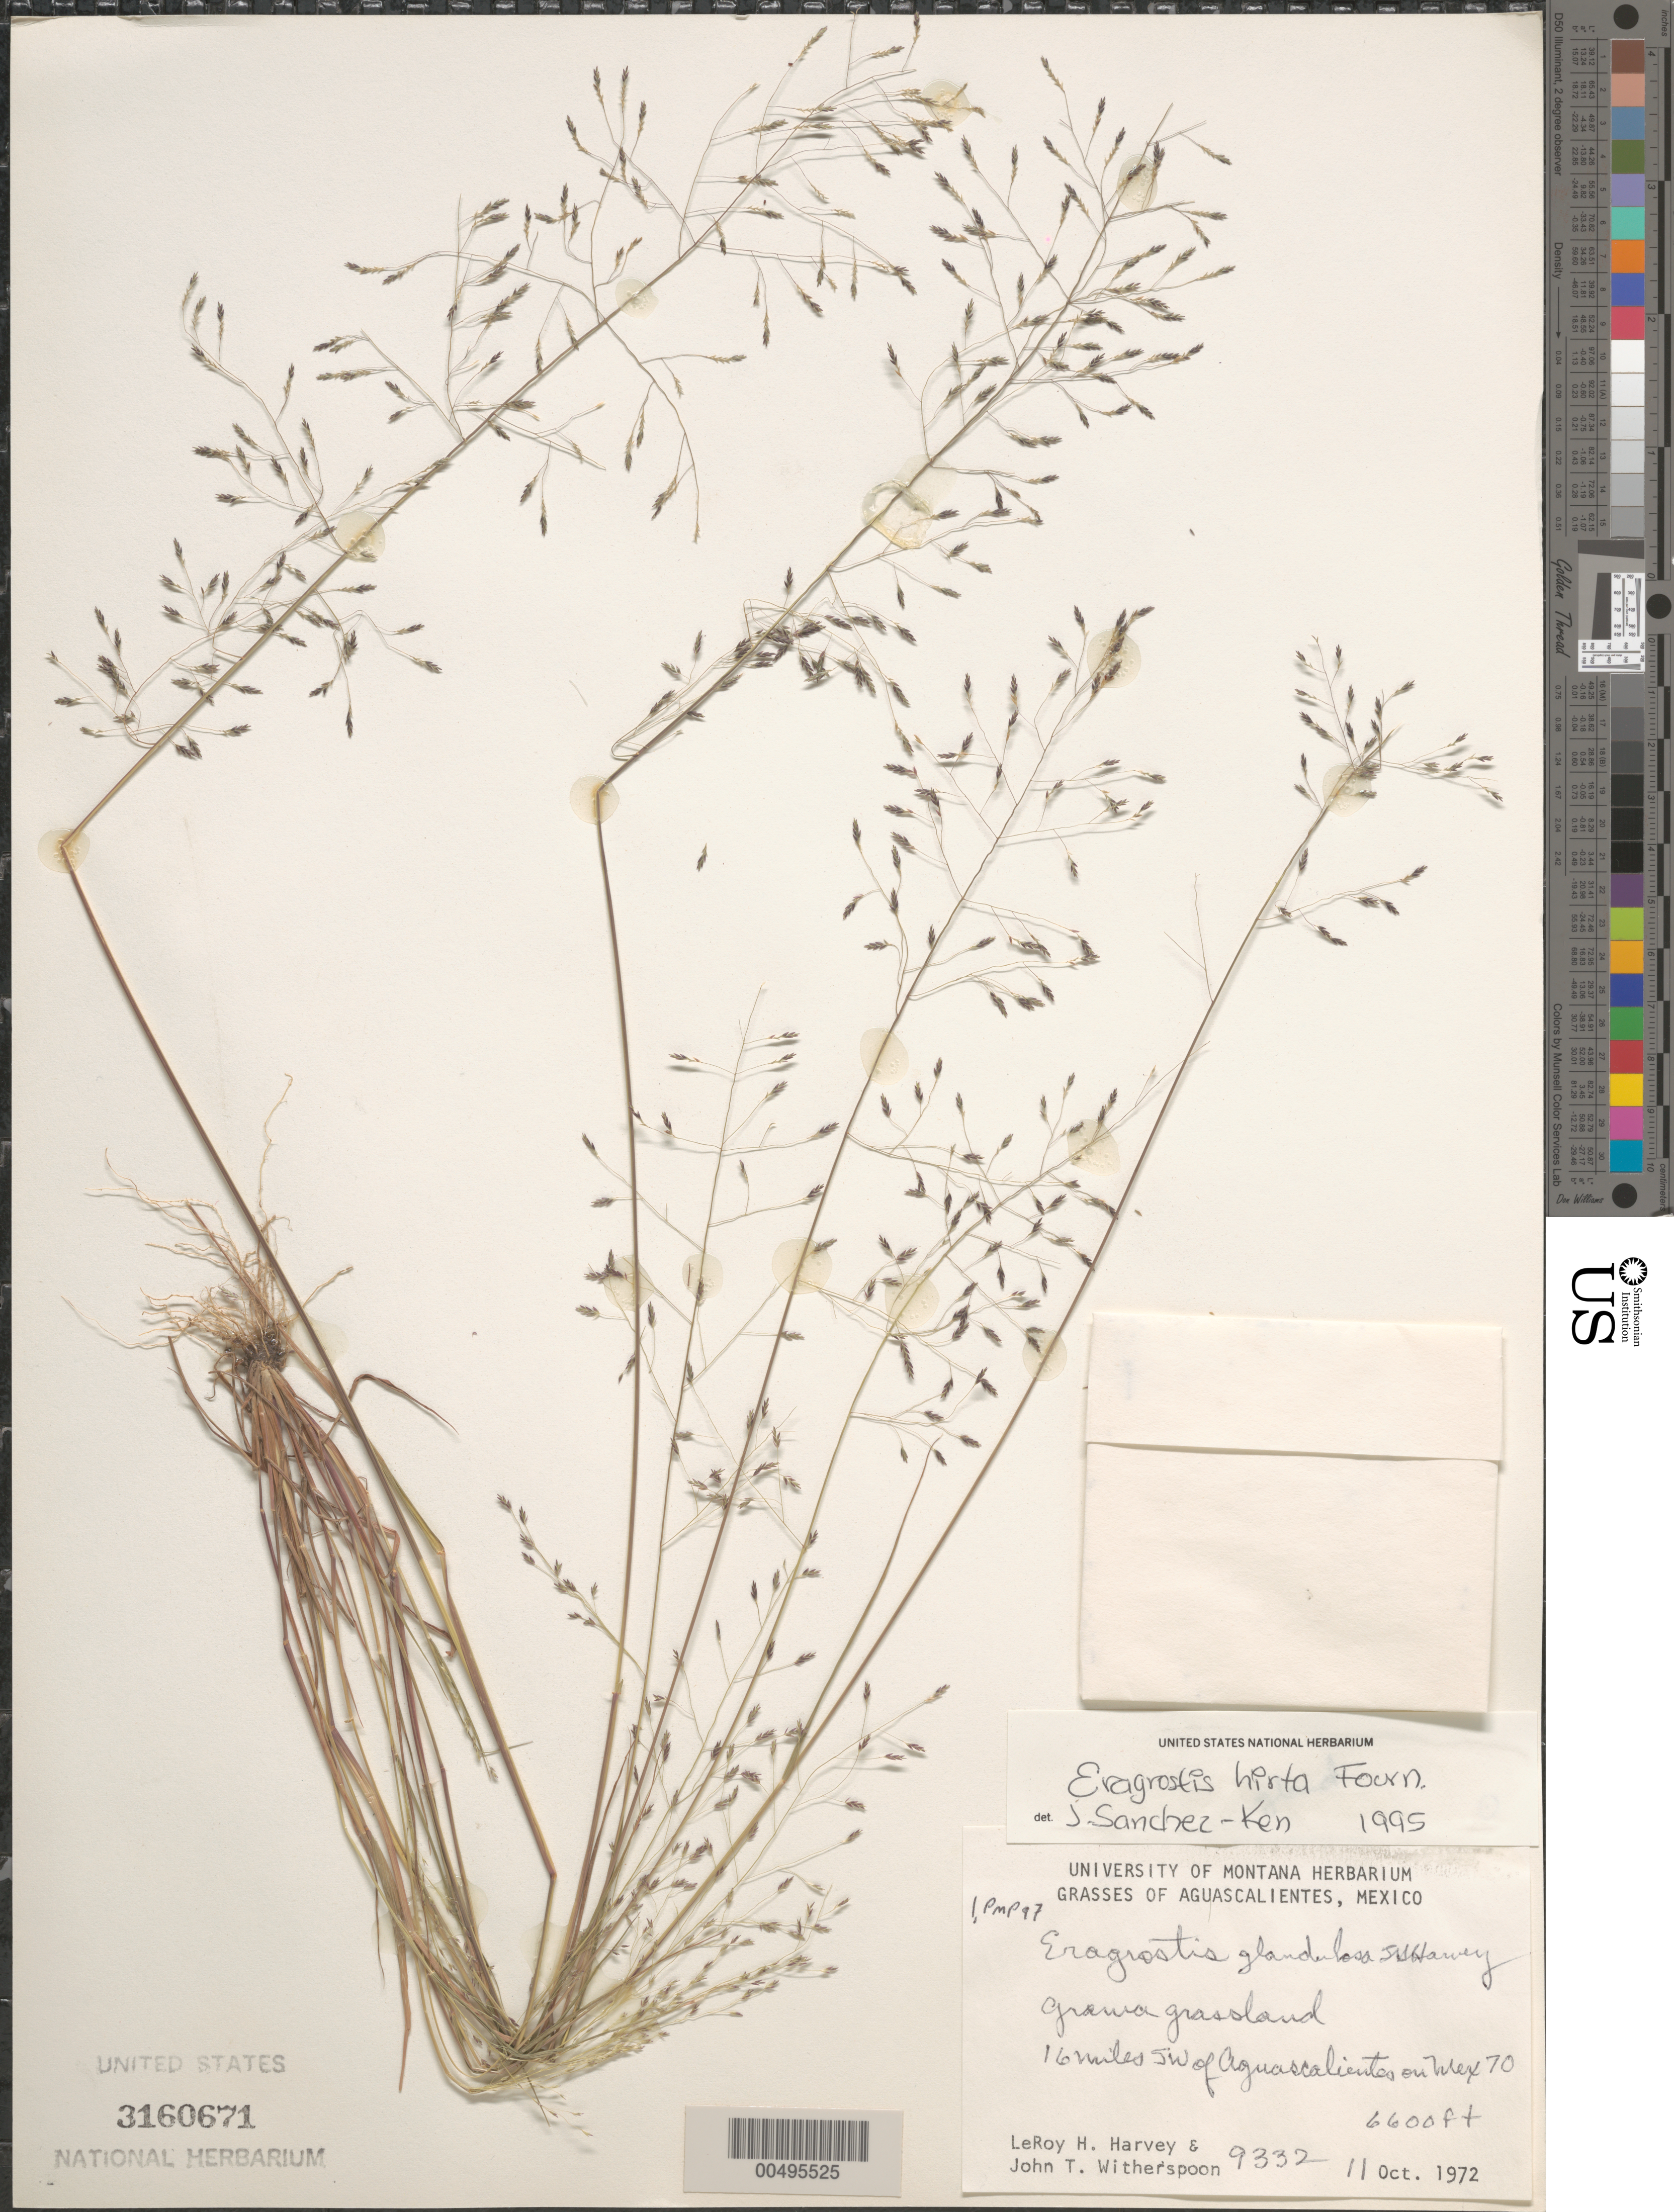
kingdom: Plantae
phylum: Tracheophyta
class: Liliopsida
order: Poales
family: Poaceae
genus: Eragrostis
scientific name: Eragrostis hirta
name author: E. Fourn.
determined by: Sánchez-Ken, J. G.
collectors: L. H. Harvey & J. Witherspoon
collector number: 9332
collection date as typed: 11 Oct 1972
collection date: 1972-10-11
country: Mexico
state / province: Aguascalientes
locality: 16 mi SW of Aguascalientes on Mex-70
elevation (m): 2012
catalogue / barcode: US 3160671